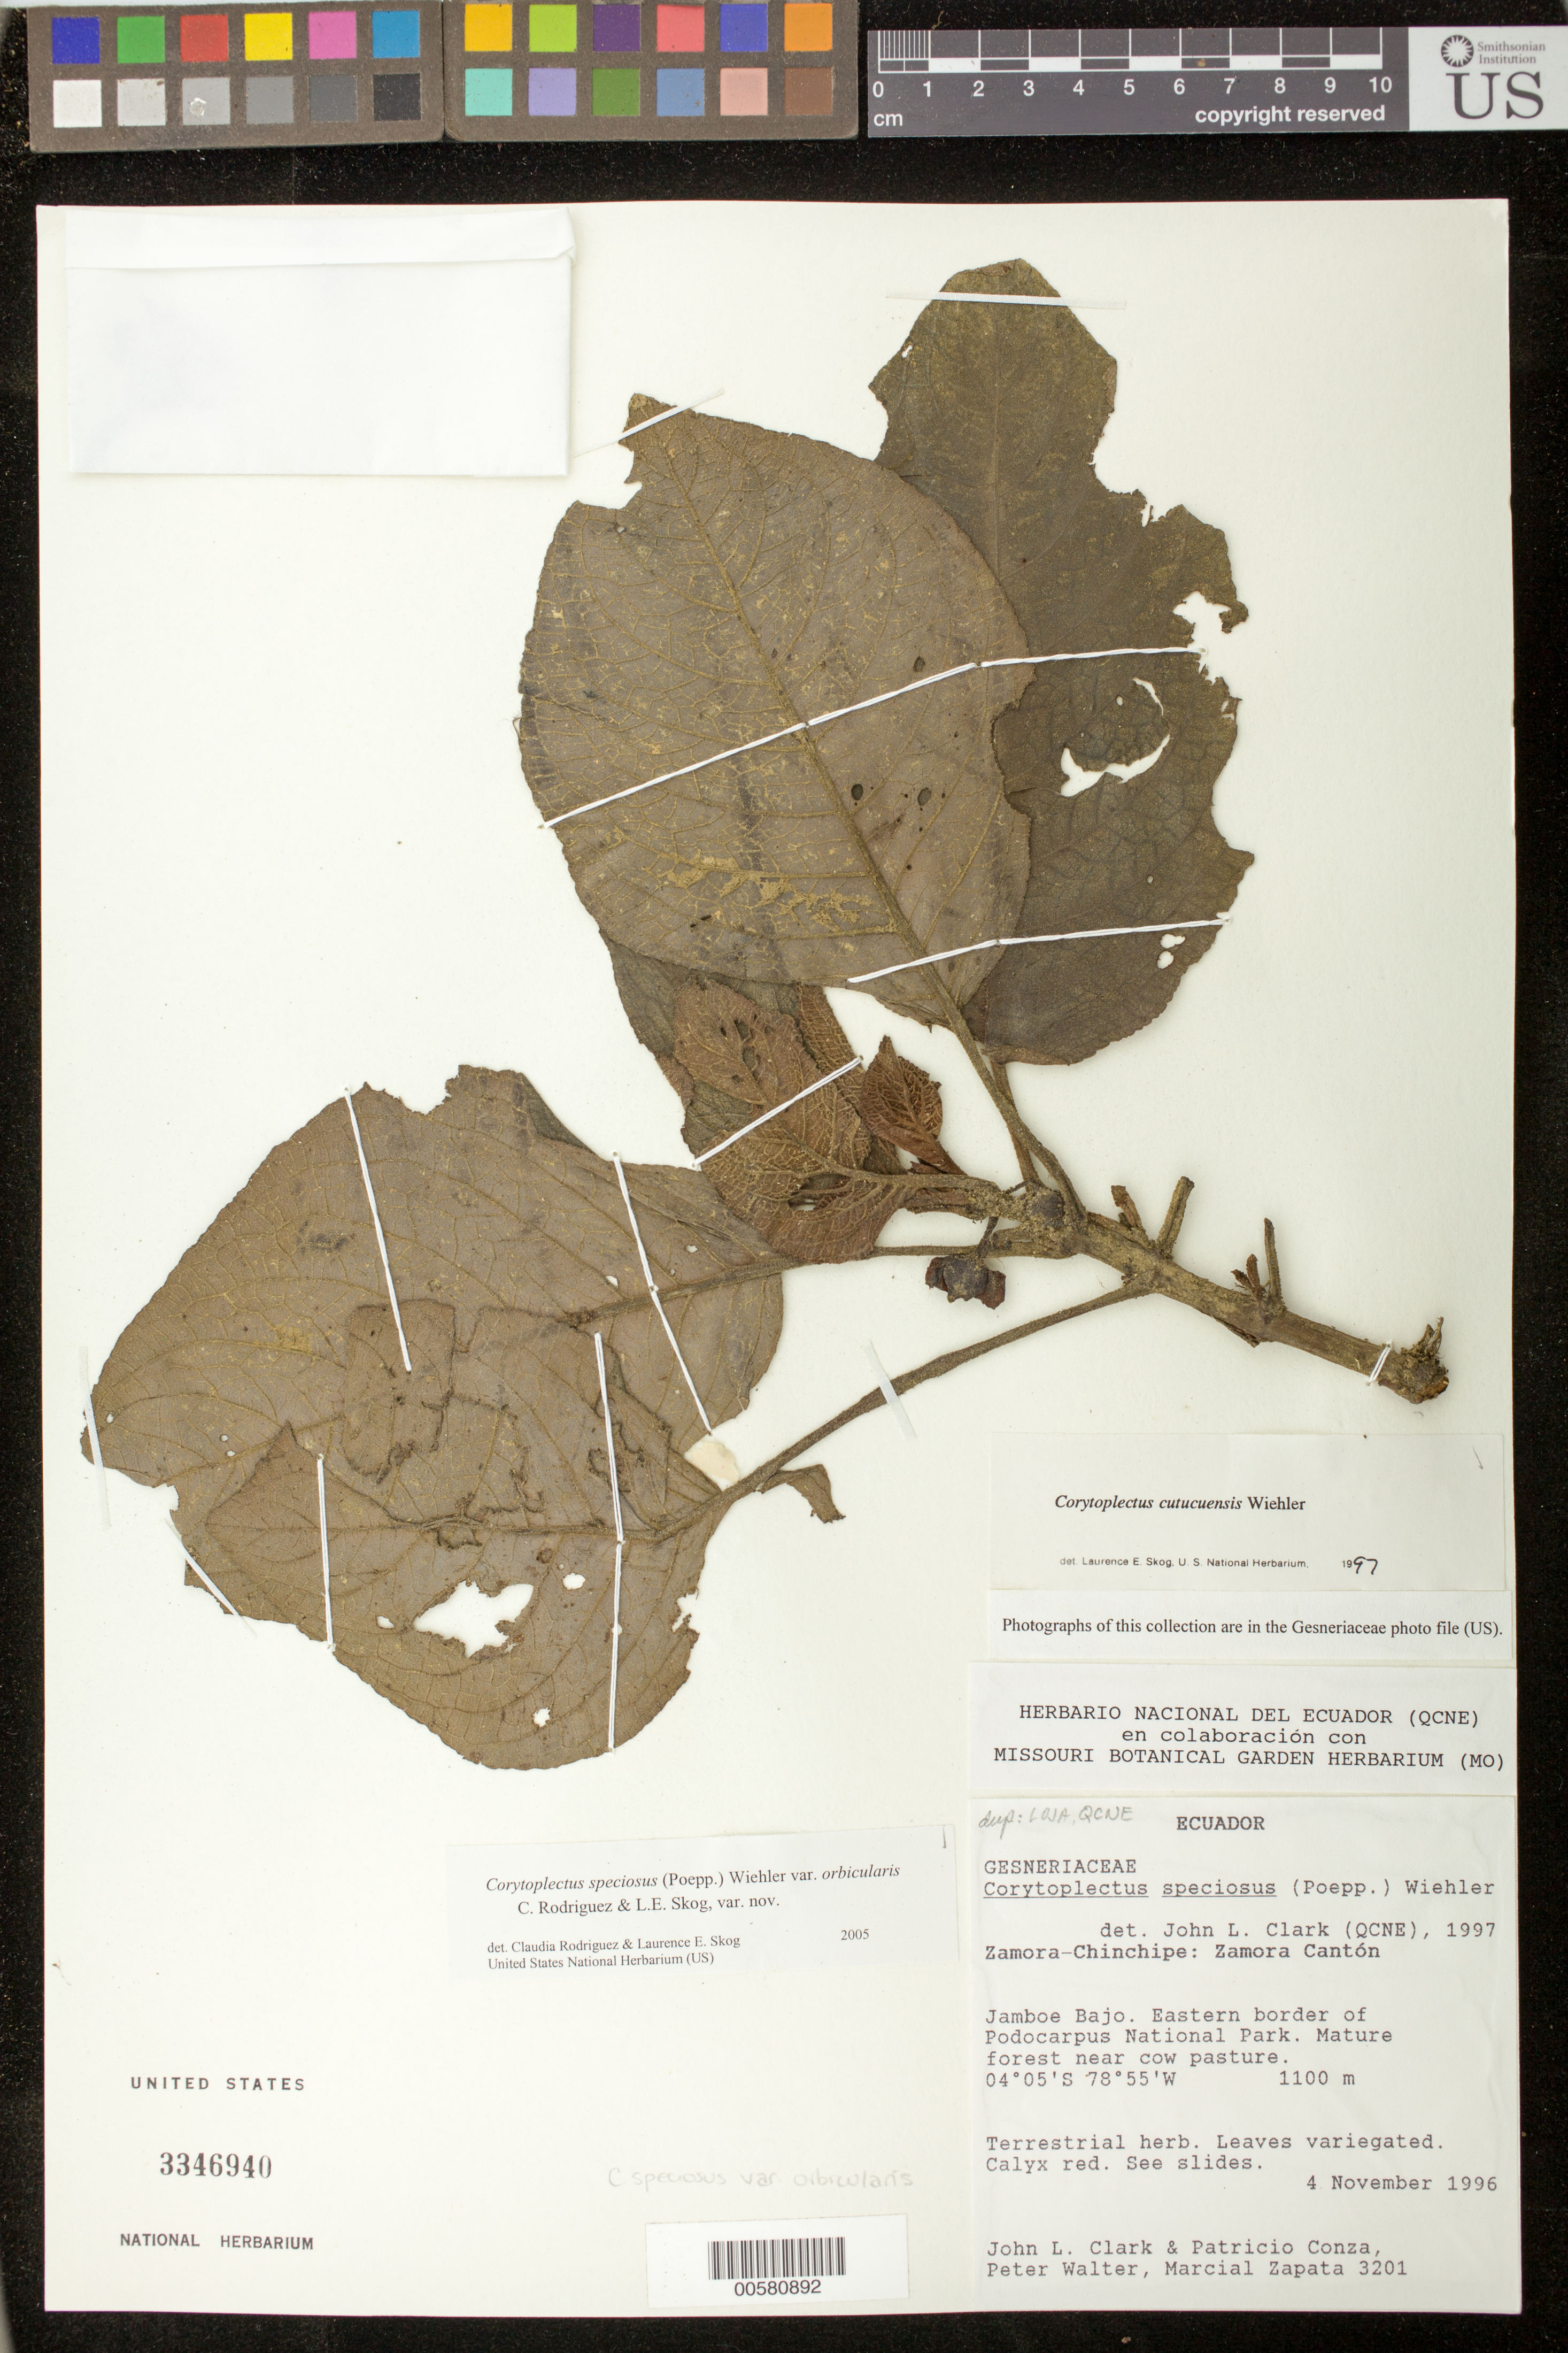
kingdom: Plantae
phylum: Tracheophyta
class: Magnoliopsida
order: Lamiales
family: Gesneriaceae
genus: Corytoplectus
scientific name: Corytoplectus speciosus var. orbicularis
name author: Rodr.-Flores & L.E. Skog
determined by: Rodríguez-Flores, C. I.; Skog, L. E.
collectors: J. L. Clark, P. Conza, P. Walter & M. Zapata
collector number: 3201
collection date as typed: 04 Nov 1996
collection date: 1996-11-04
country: Ecuador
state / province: Zamora-Chinchipe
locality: Zamora Cantón. Jamboe Bajo, eastern border of Podocarpus National Park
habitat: Mature forest near cow pasture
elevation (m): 1100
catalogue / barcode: US 3346940